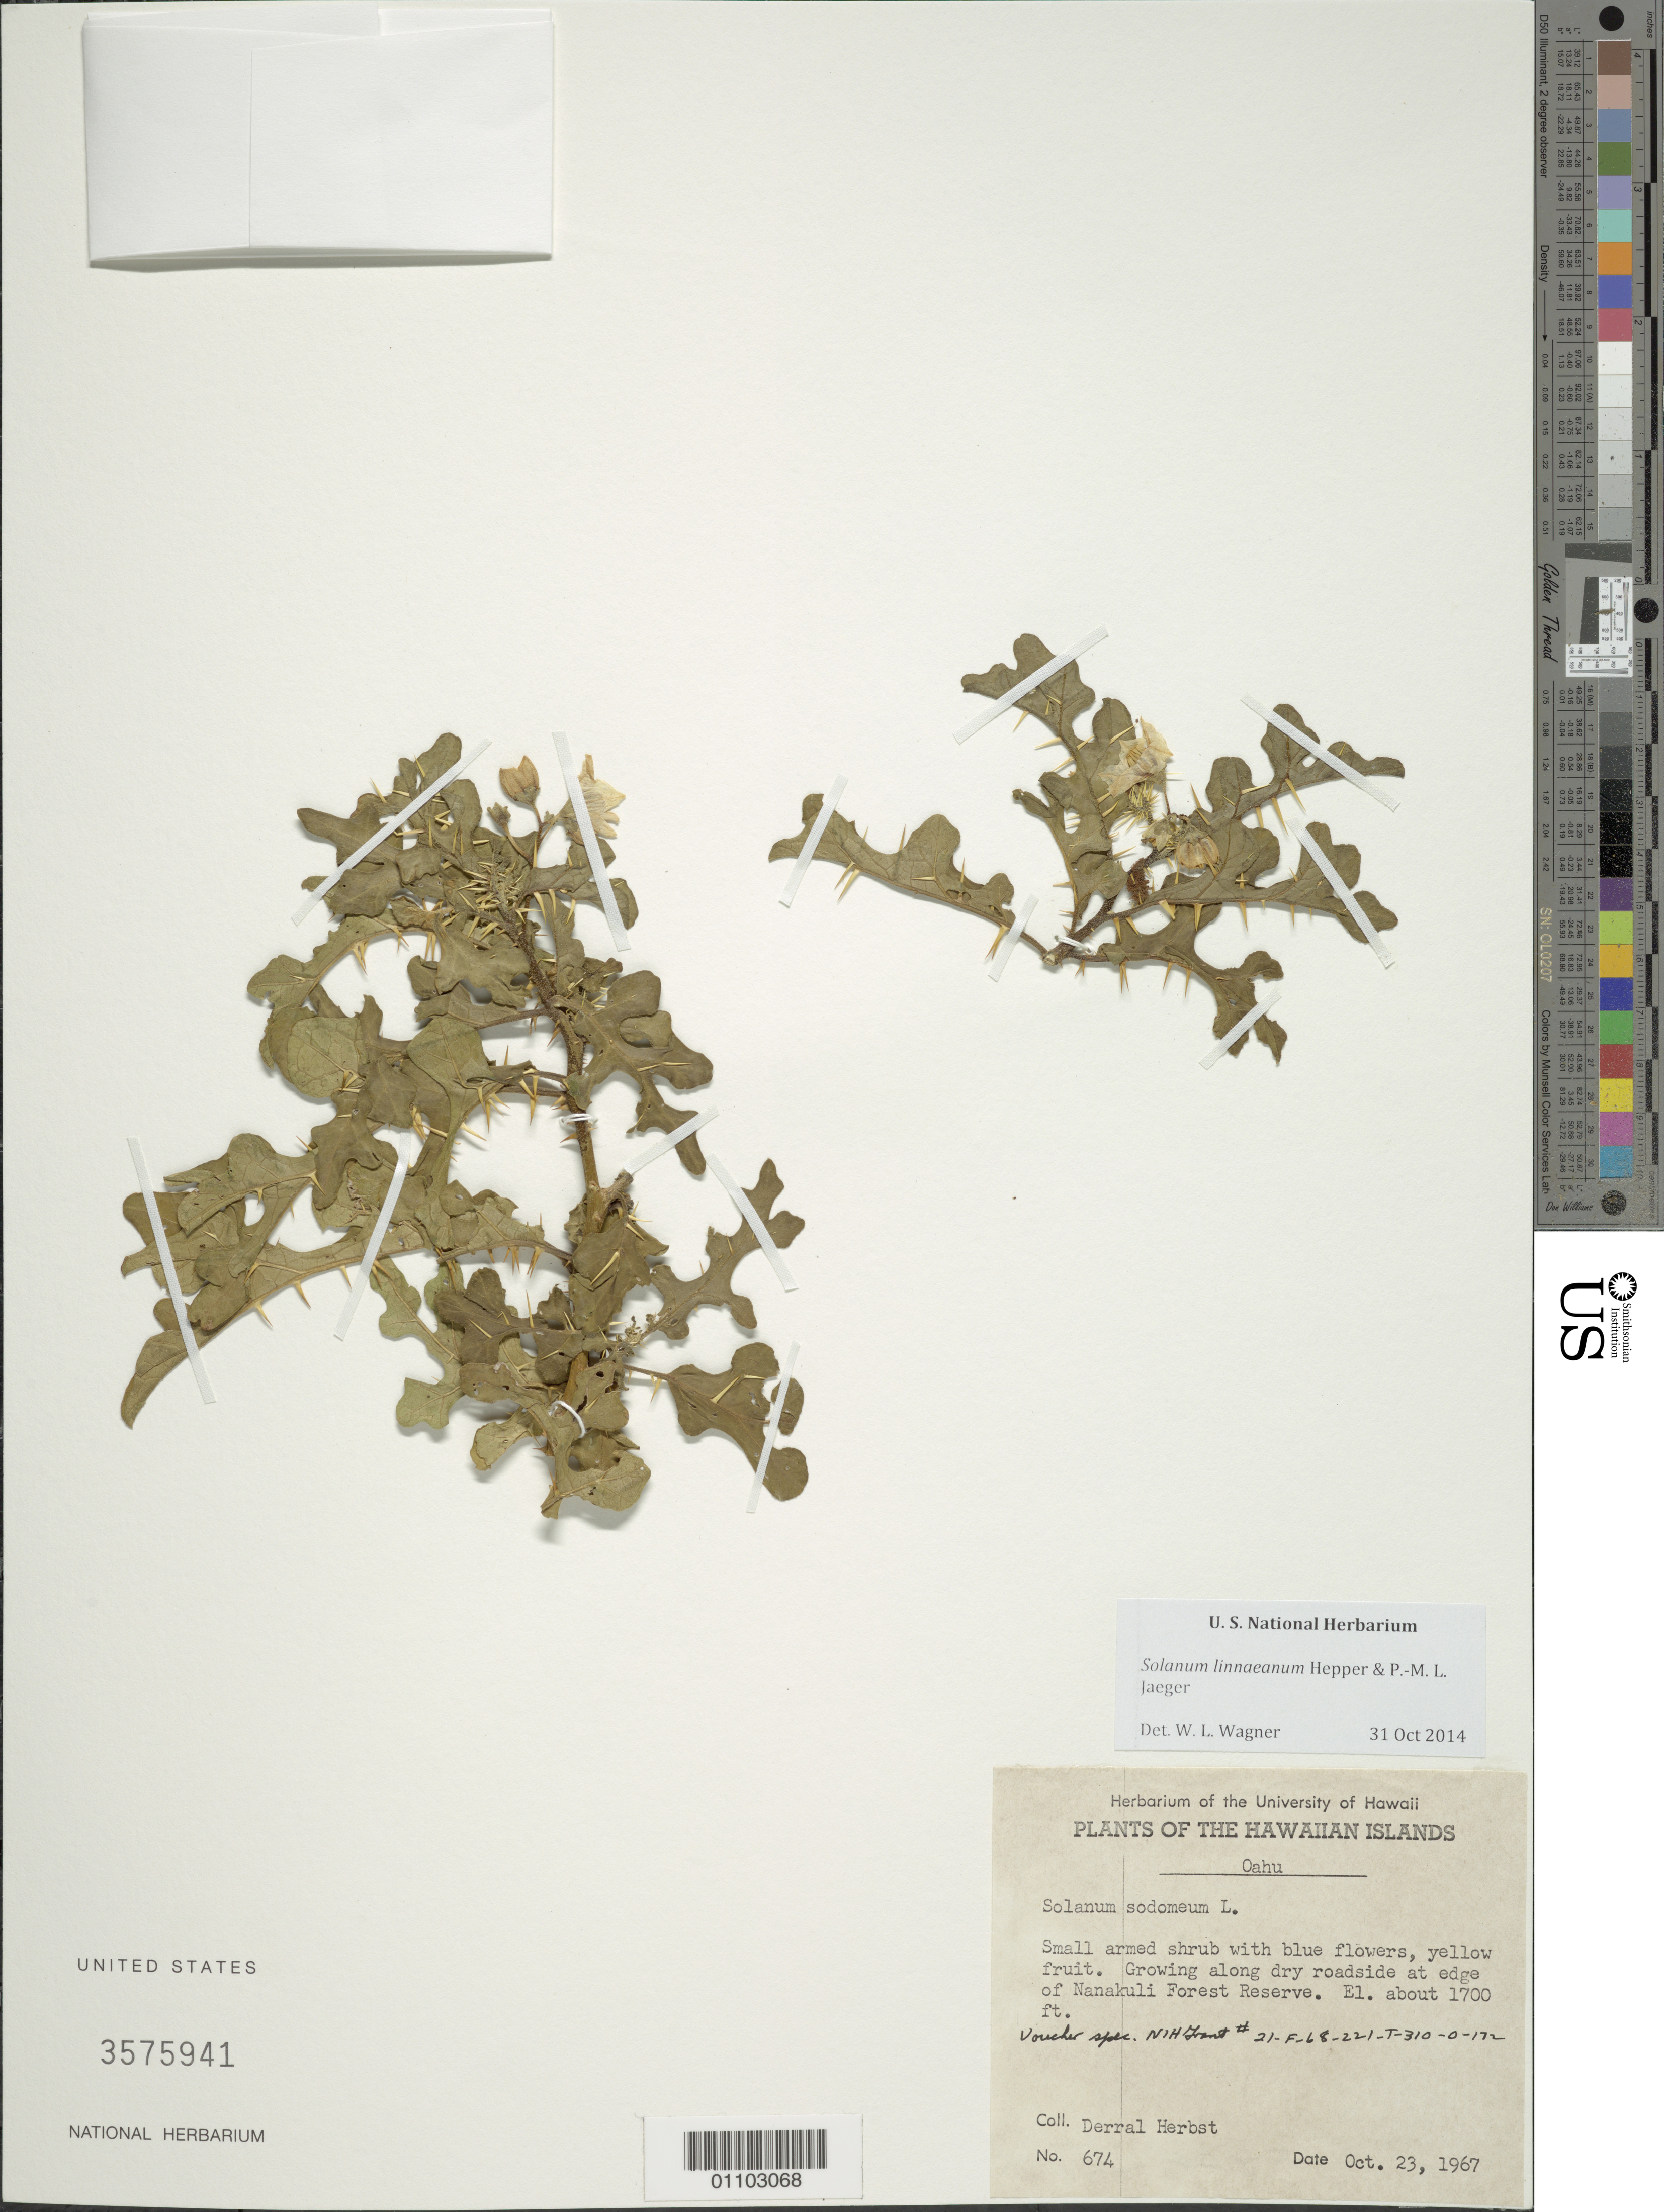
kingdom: Plantae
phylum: Tracheophyta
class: Magnoliopsida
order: Solanales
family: Solanaceae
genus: Solanum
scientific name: Solanum linnaeanum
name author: Hepper & P.-M.L.Jaeger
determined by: Wagner, W. L., (BOT), Smithsonian Institution - National Museum of Natural History (UNITED STATES)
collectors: D. R. Herbst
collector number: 674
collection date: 1967-10-23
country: United States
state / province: Hawaii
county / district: Honolulu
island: Oahu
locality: Edge of Nanakuli Forest Reserve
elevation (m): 518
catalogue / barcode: US 3575941